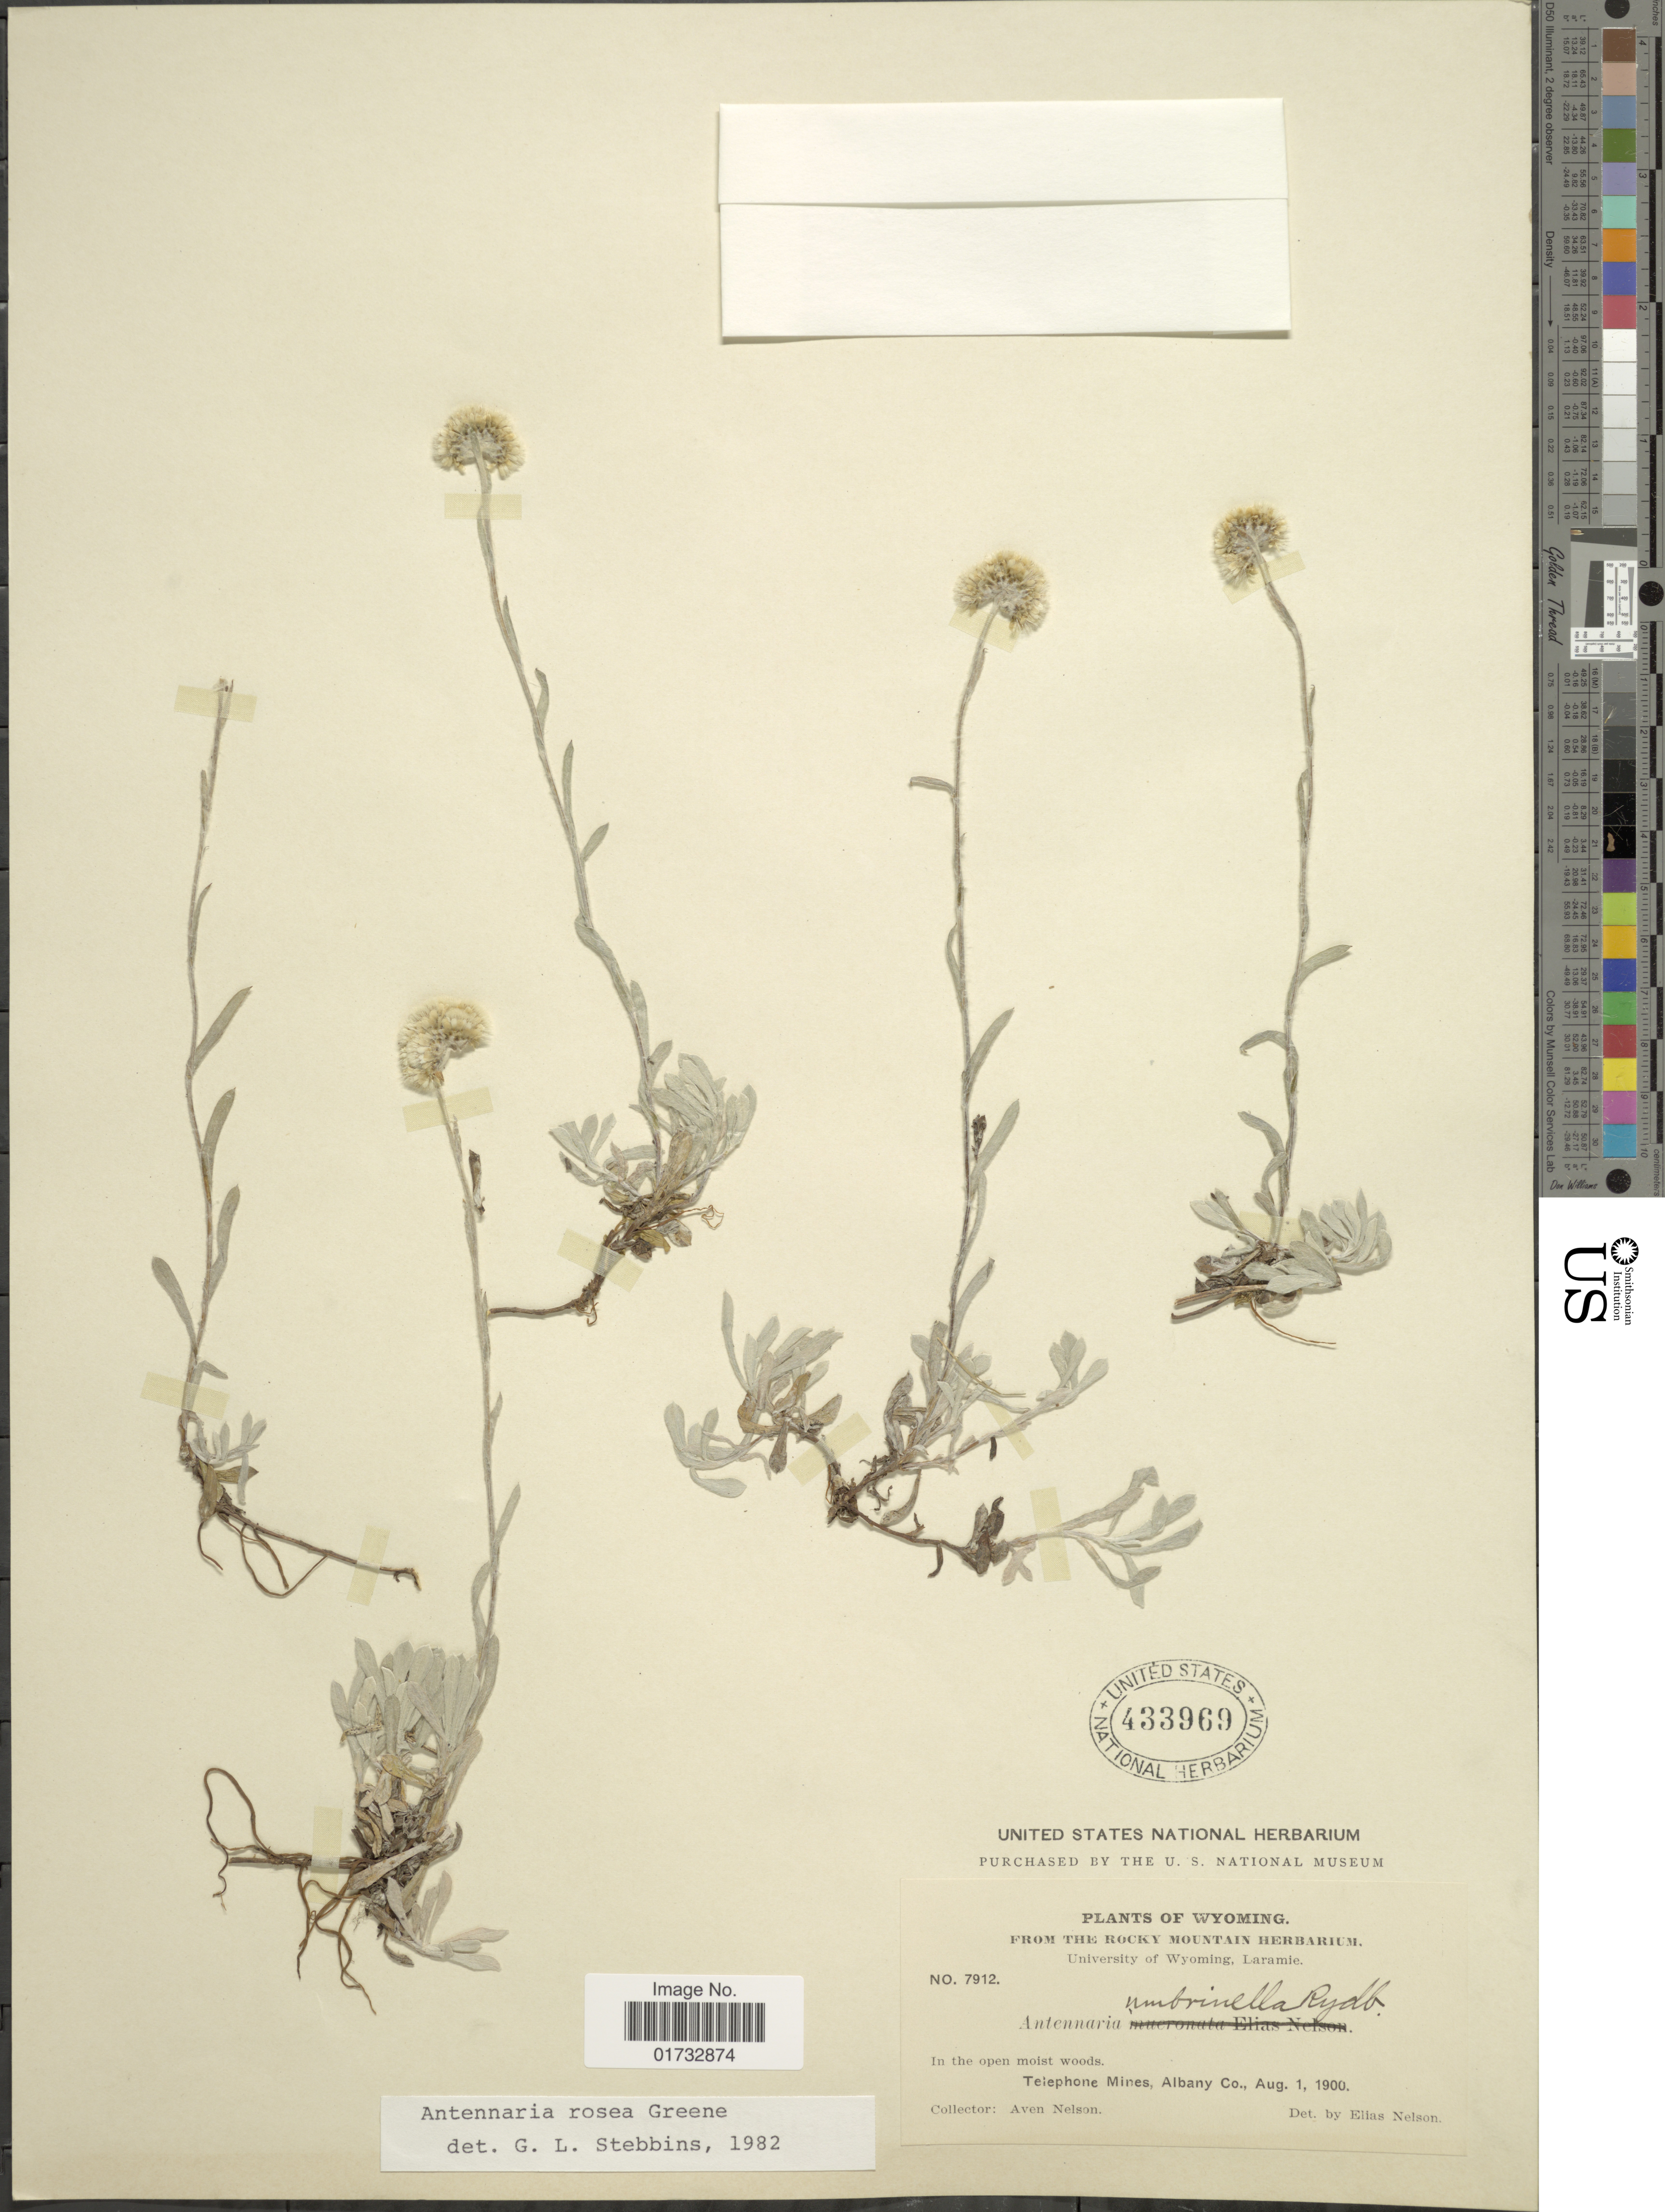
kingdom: Plantae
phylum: Tracheophyta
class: Magnoliopsida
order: Asterales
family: Asteraceae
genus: Antennaria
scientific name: Antennaria rosea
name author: Greene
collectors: A. Nelson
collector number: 7912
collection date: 1900-08-01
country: United States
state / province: Wyoming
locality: In the open moist woods, Telephone Mines, Albany Co.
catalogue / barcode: US 433969